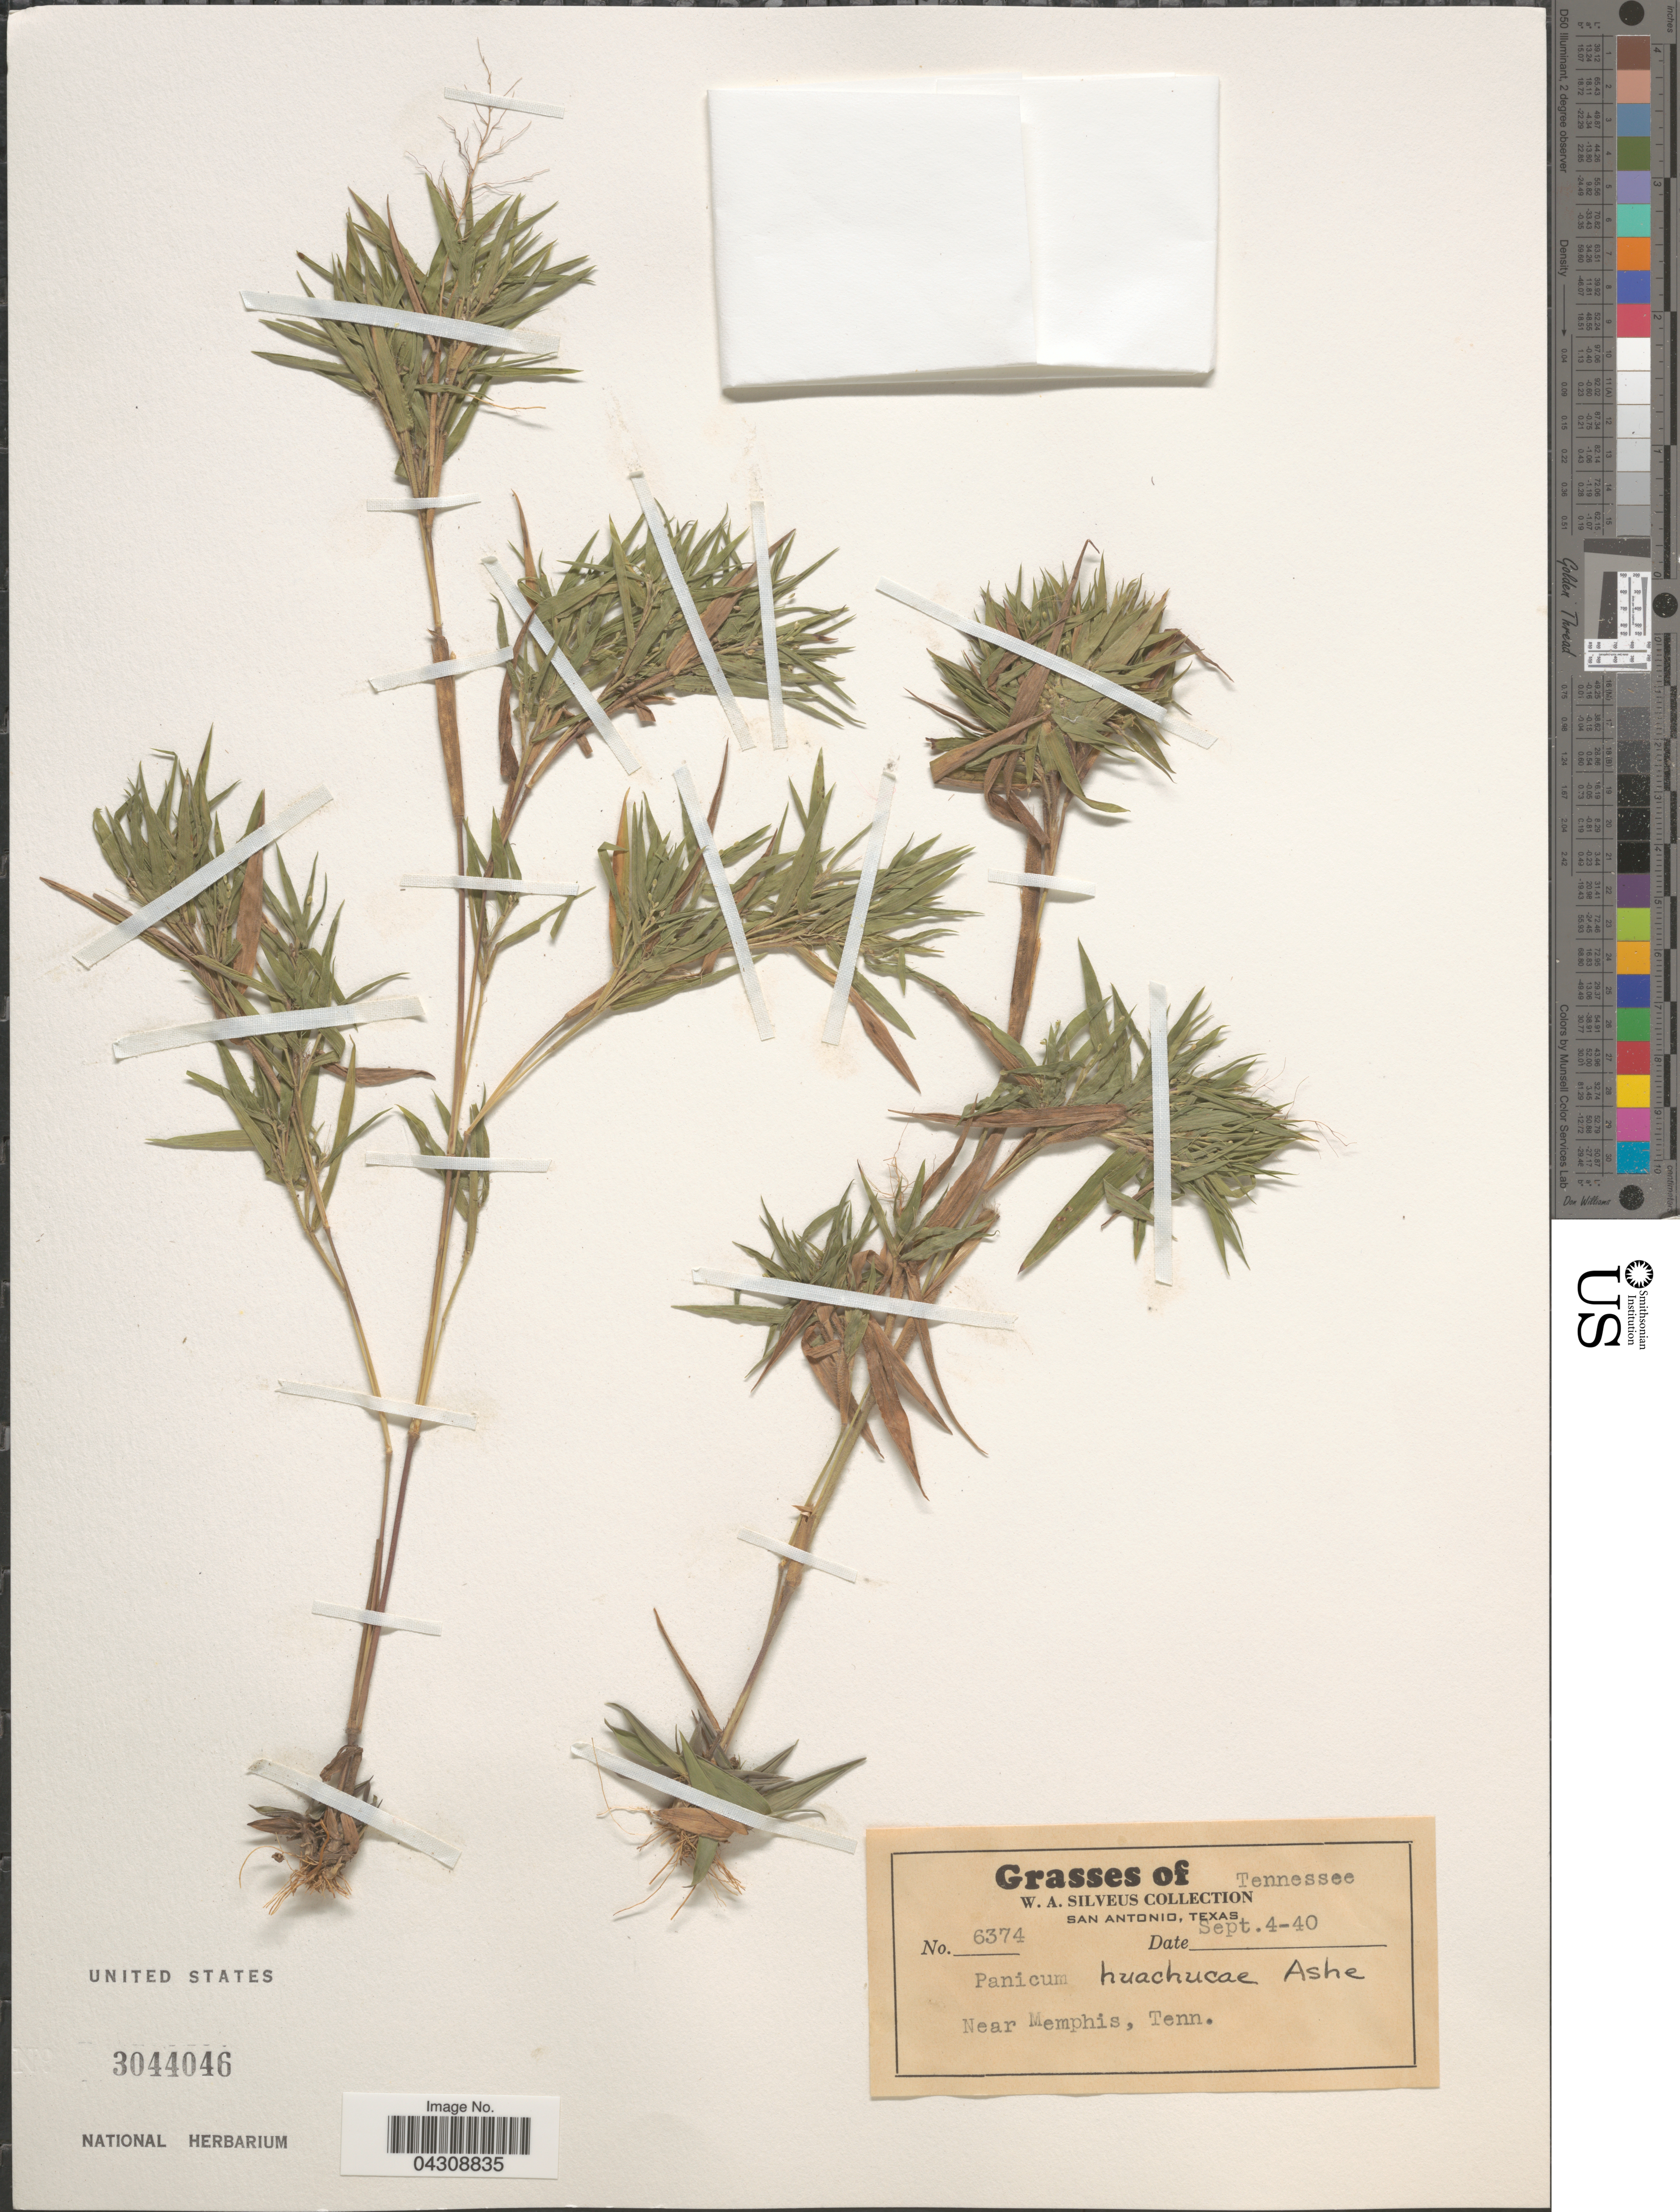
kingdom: Plantae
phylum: Tracheophyta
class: Liliopsida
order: Poales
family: Poaceae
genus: Dichanthelium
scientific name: Dichanthelium acuminatum var. acuminatum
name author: (Sw.) Gould & C.A. Clark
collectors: W. Silveus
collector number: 6374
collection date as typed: Transcribed d/m/y: 4/9/40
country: United States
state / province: Tennessee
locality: Near Memphis.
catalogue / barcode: US 3044046